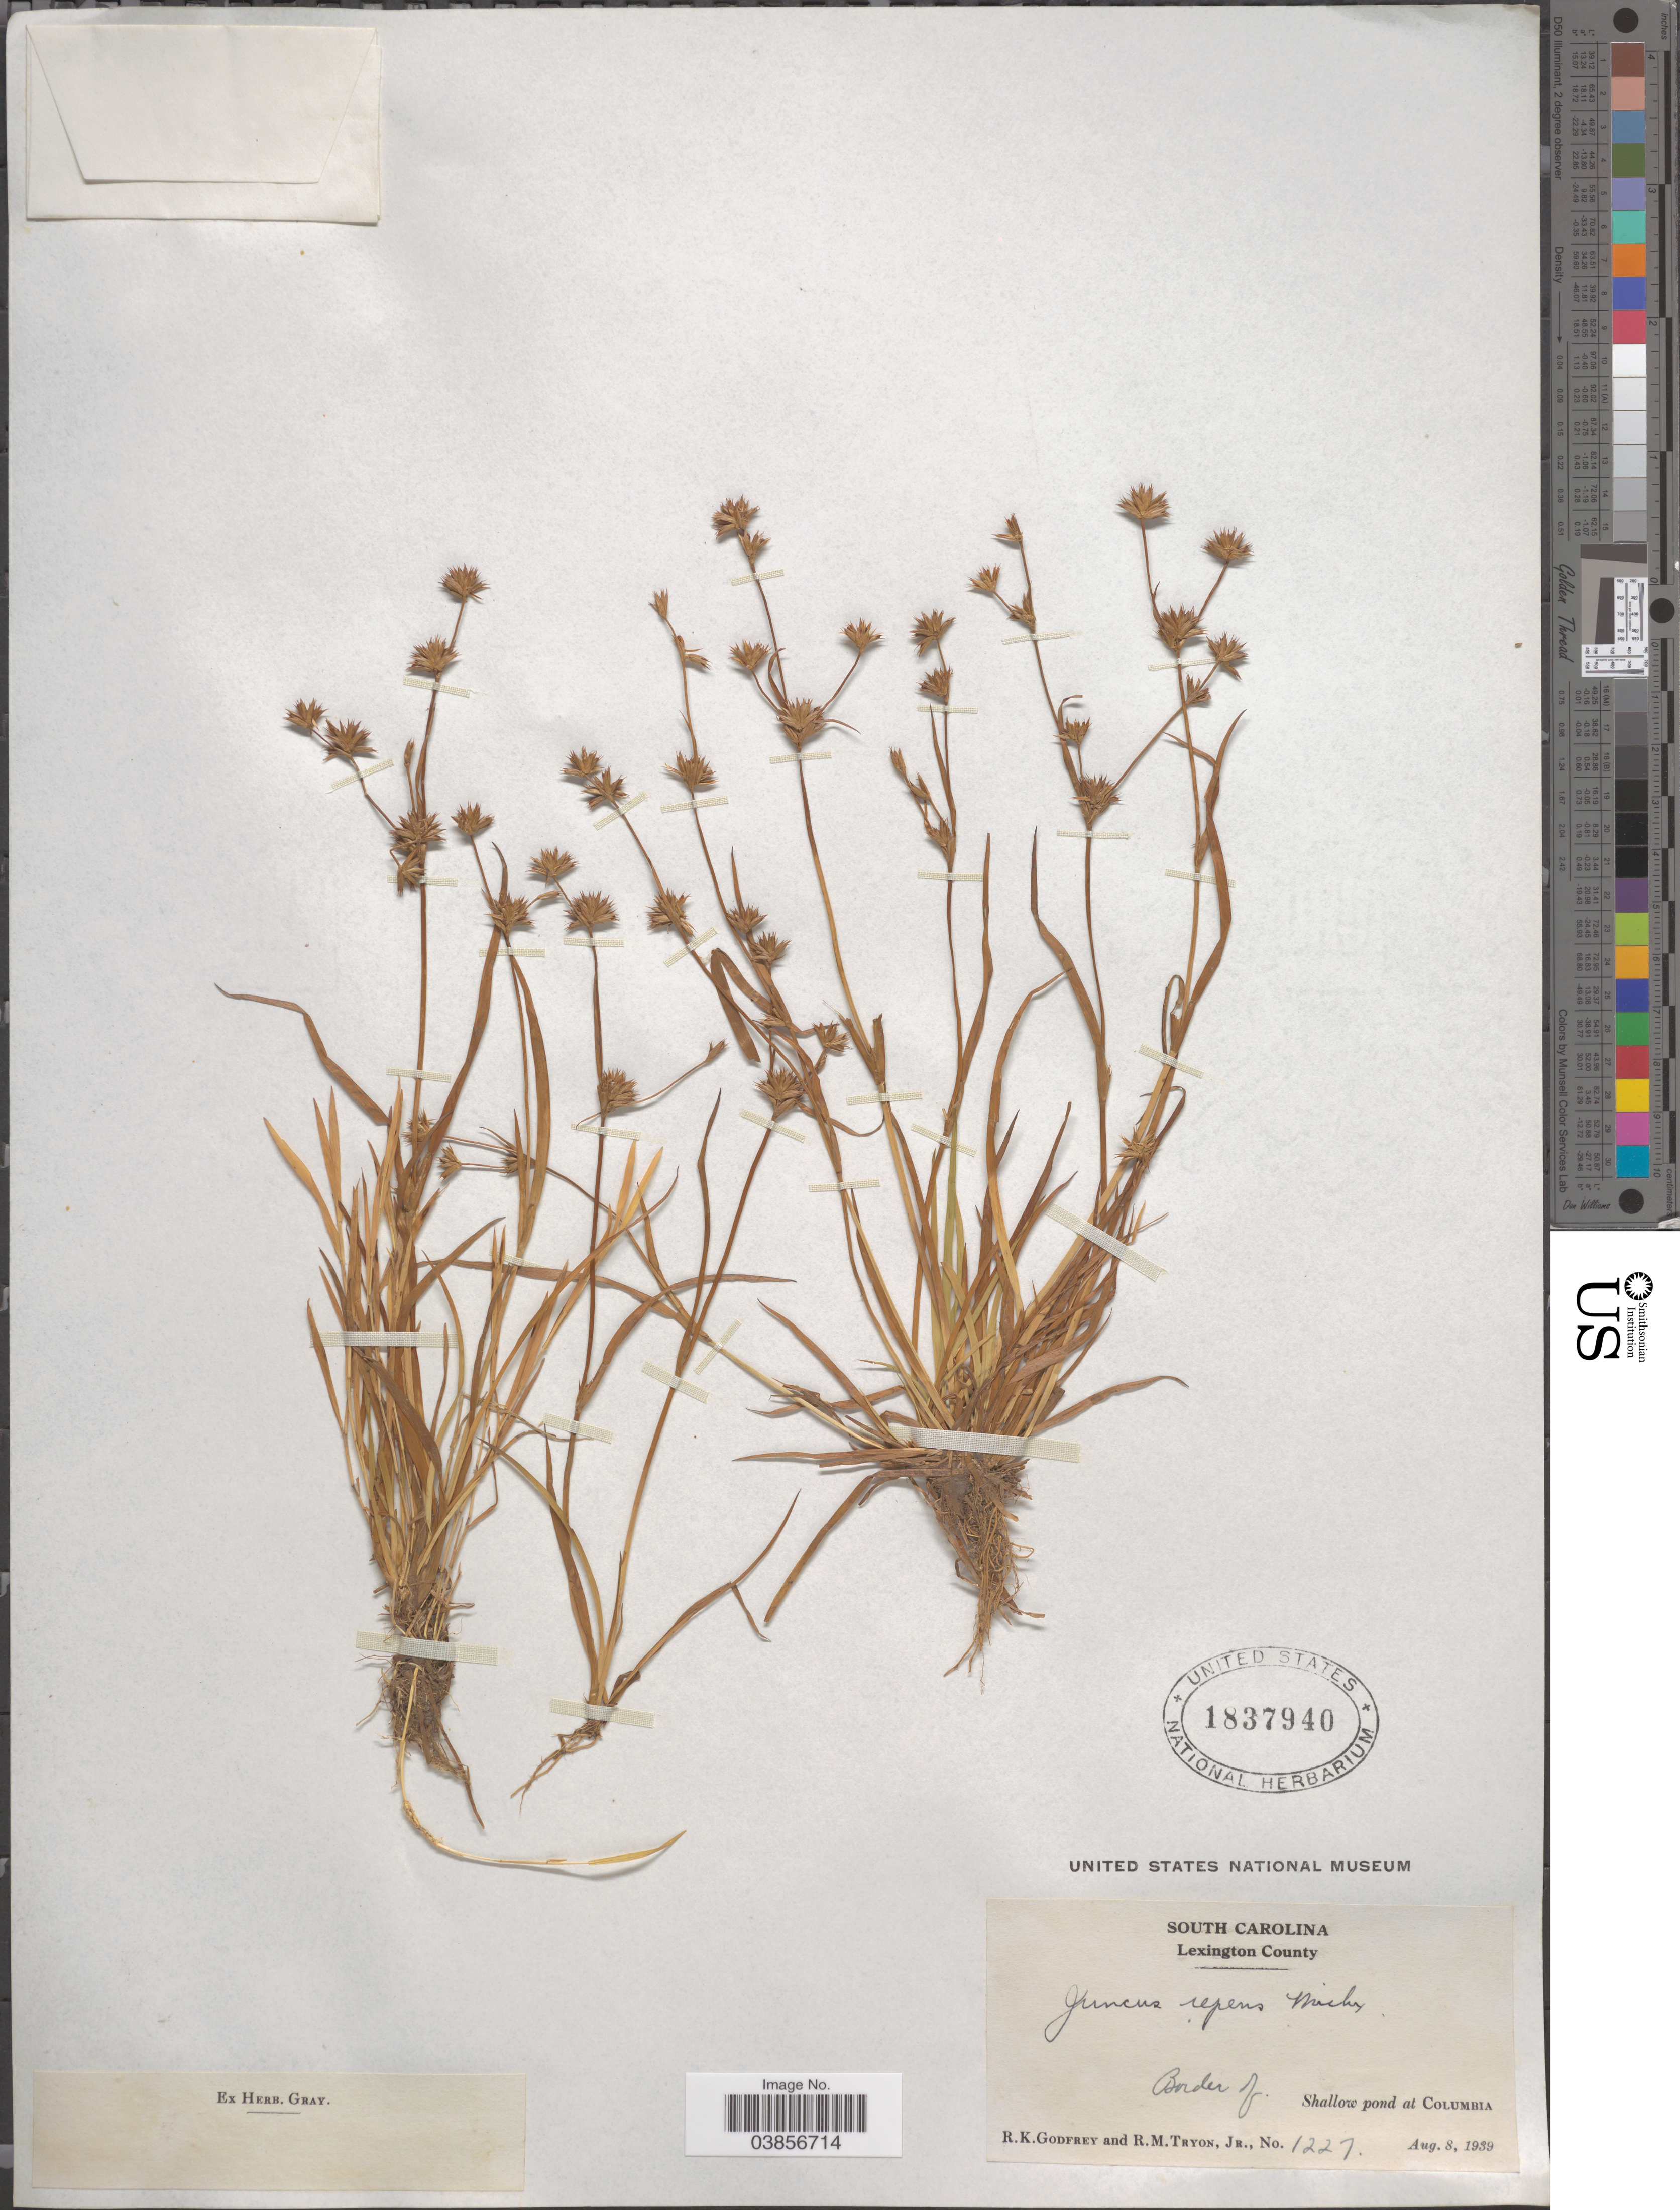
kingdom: Plantae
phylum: Tracheophyta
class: Liliopsida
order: Poales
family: Juncaceae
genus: Juncus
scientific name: Juncus repens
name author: Michx.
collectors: R. K. Godfrey & R. Tryon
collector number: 1227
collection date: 1939-08-08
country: United States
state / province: South Carolina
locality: Lexington County. Border of shallow pond at Columbia.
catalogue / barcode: US 1837940